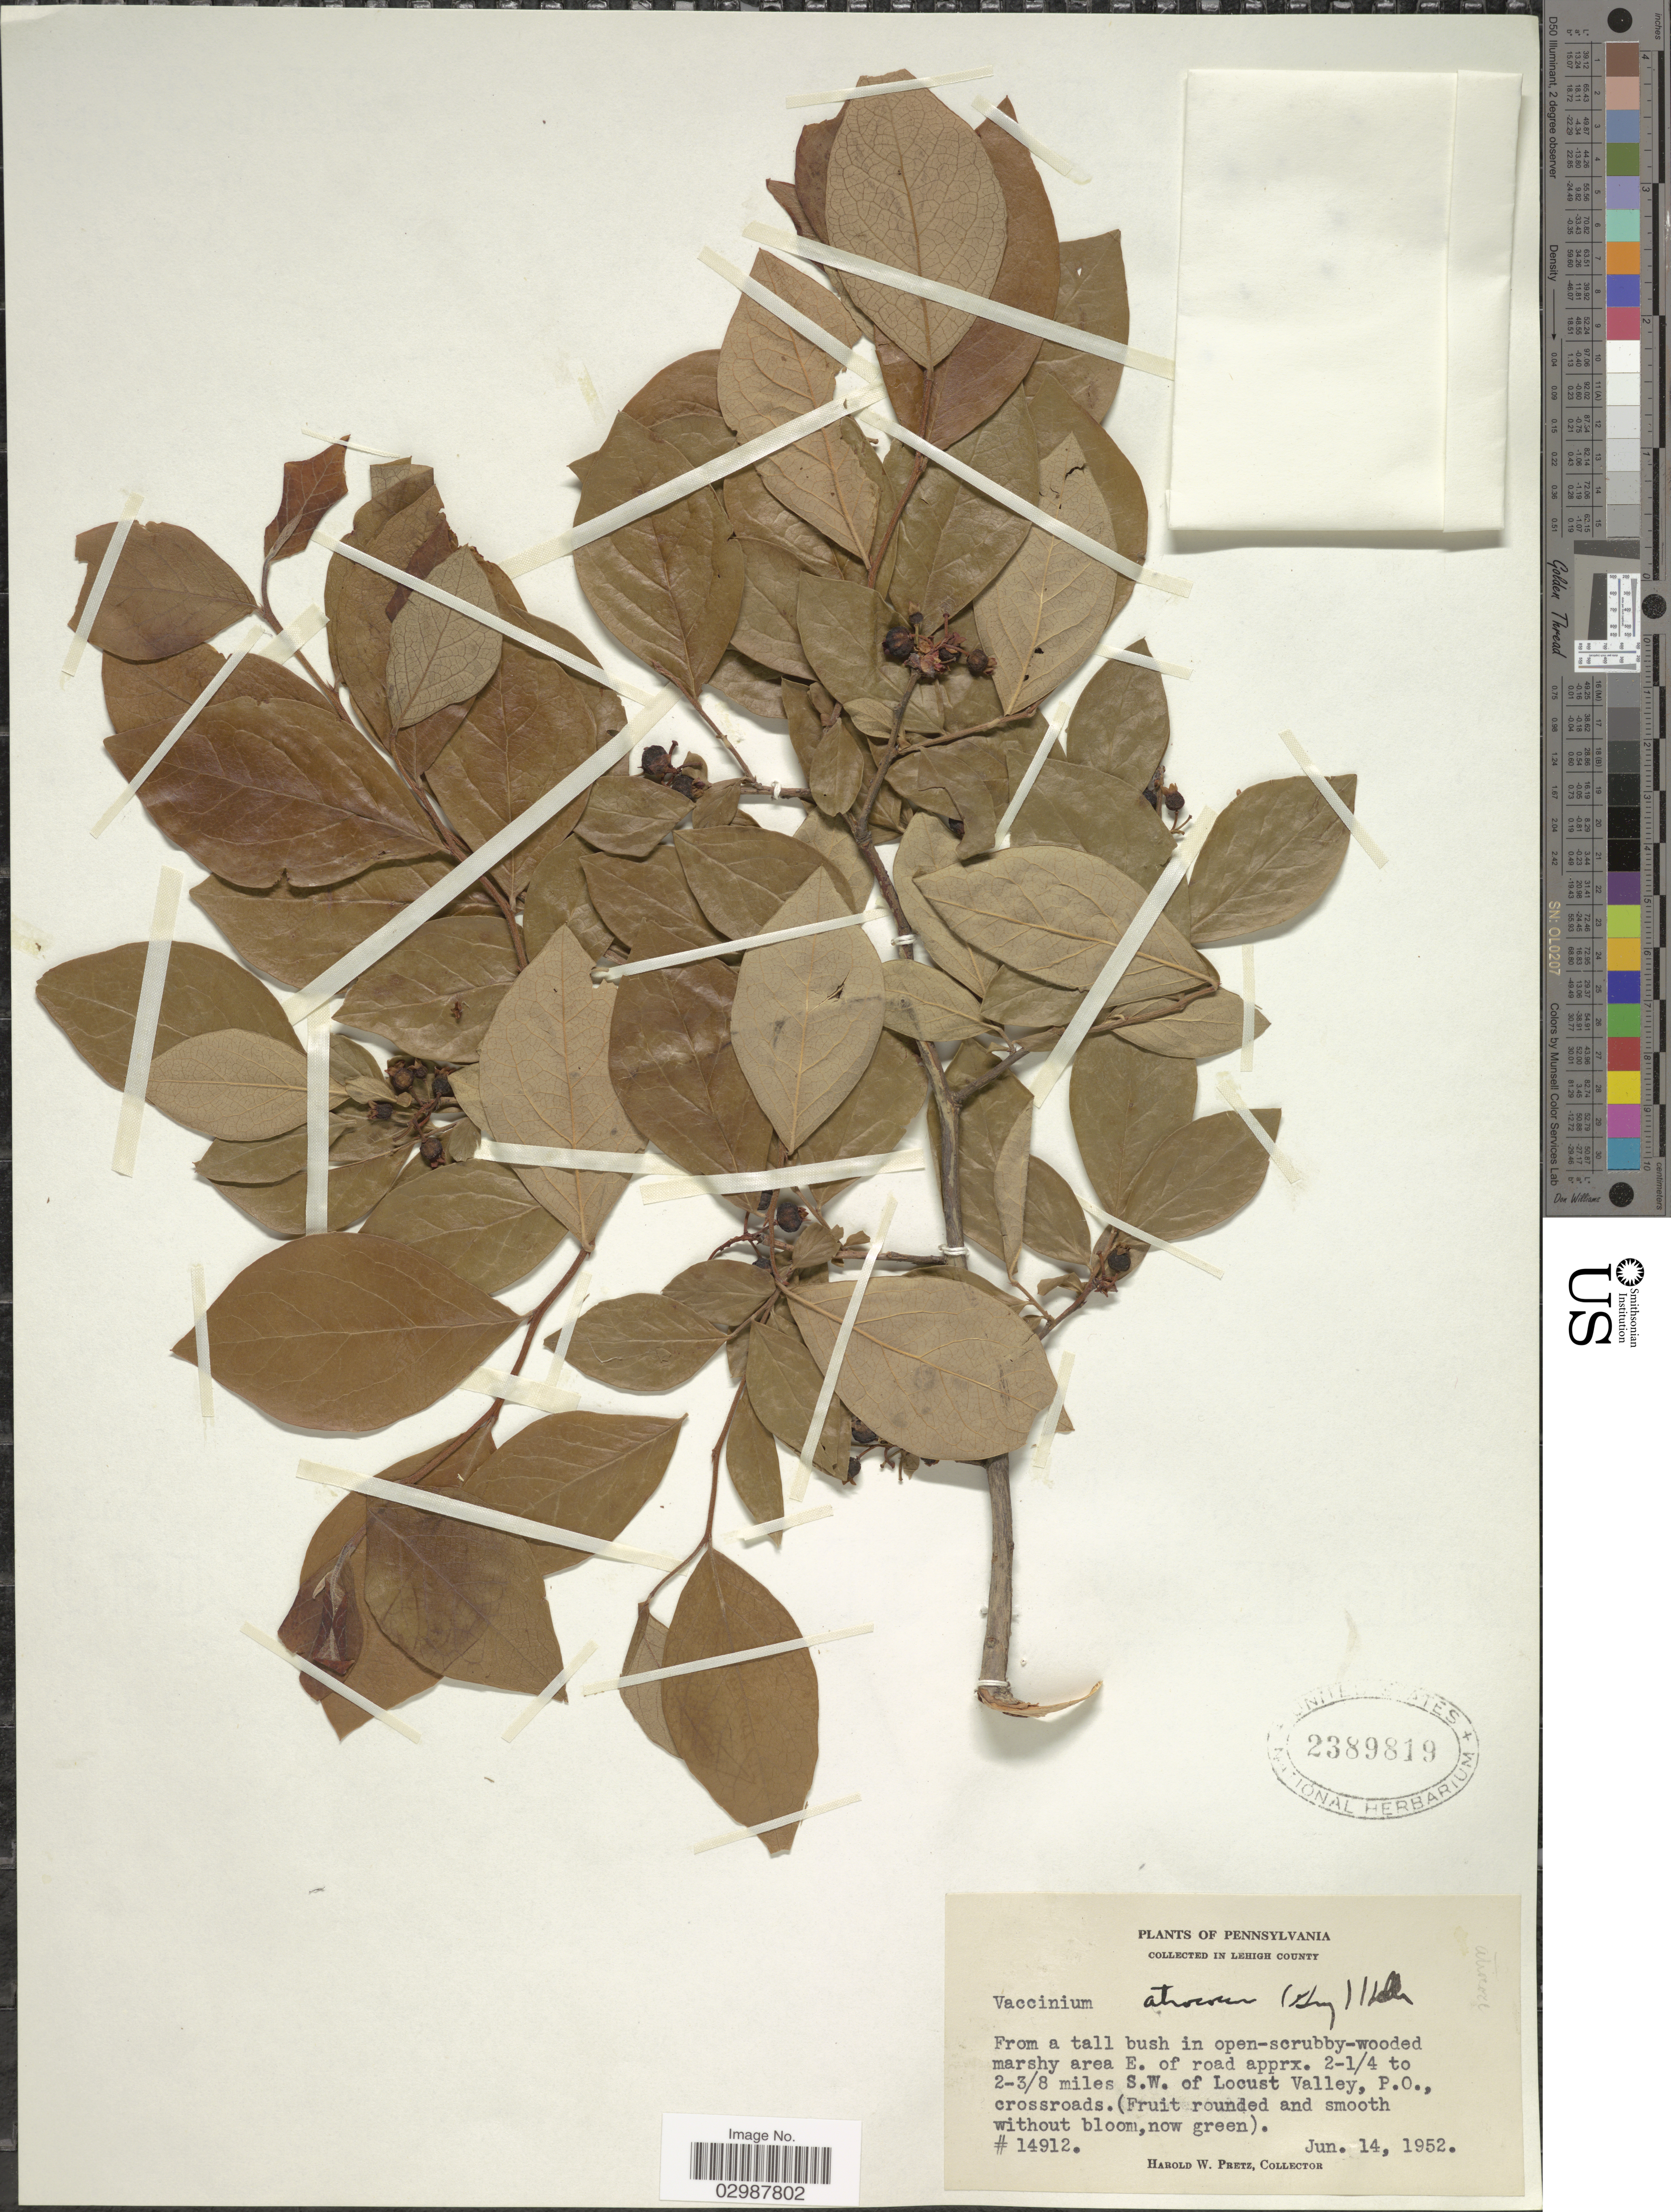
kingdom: Plantae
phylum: Tracheophyta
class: Magnoliopsida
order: Ericales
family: Ericaceae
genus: Vaccinium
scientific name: Vaccinium corymbosum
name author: L.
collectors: H. W. Pretz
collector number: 14912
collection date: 1952-06-14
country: United States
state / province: Pennsylvania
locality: LeHigh County. E. of road apprx. 2-1/4 to 2-3/8 miles S.W. of Locust Valley, P. O., crossroads.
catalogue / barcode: US 2389819